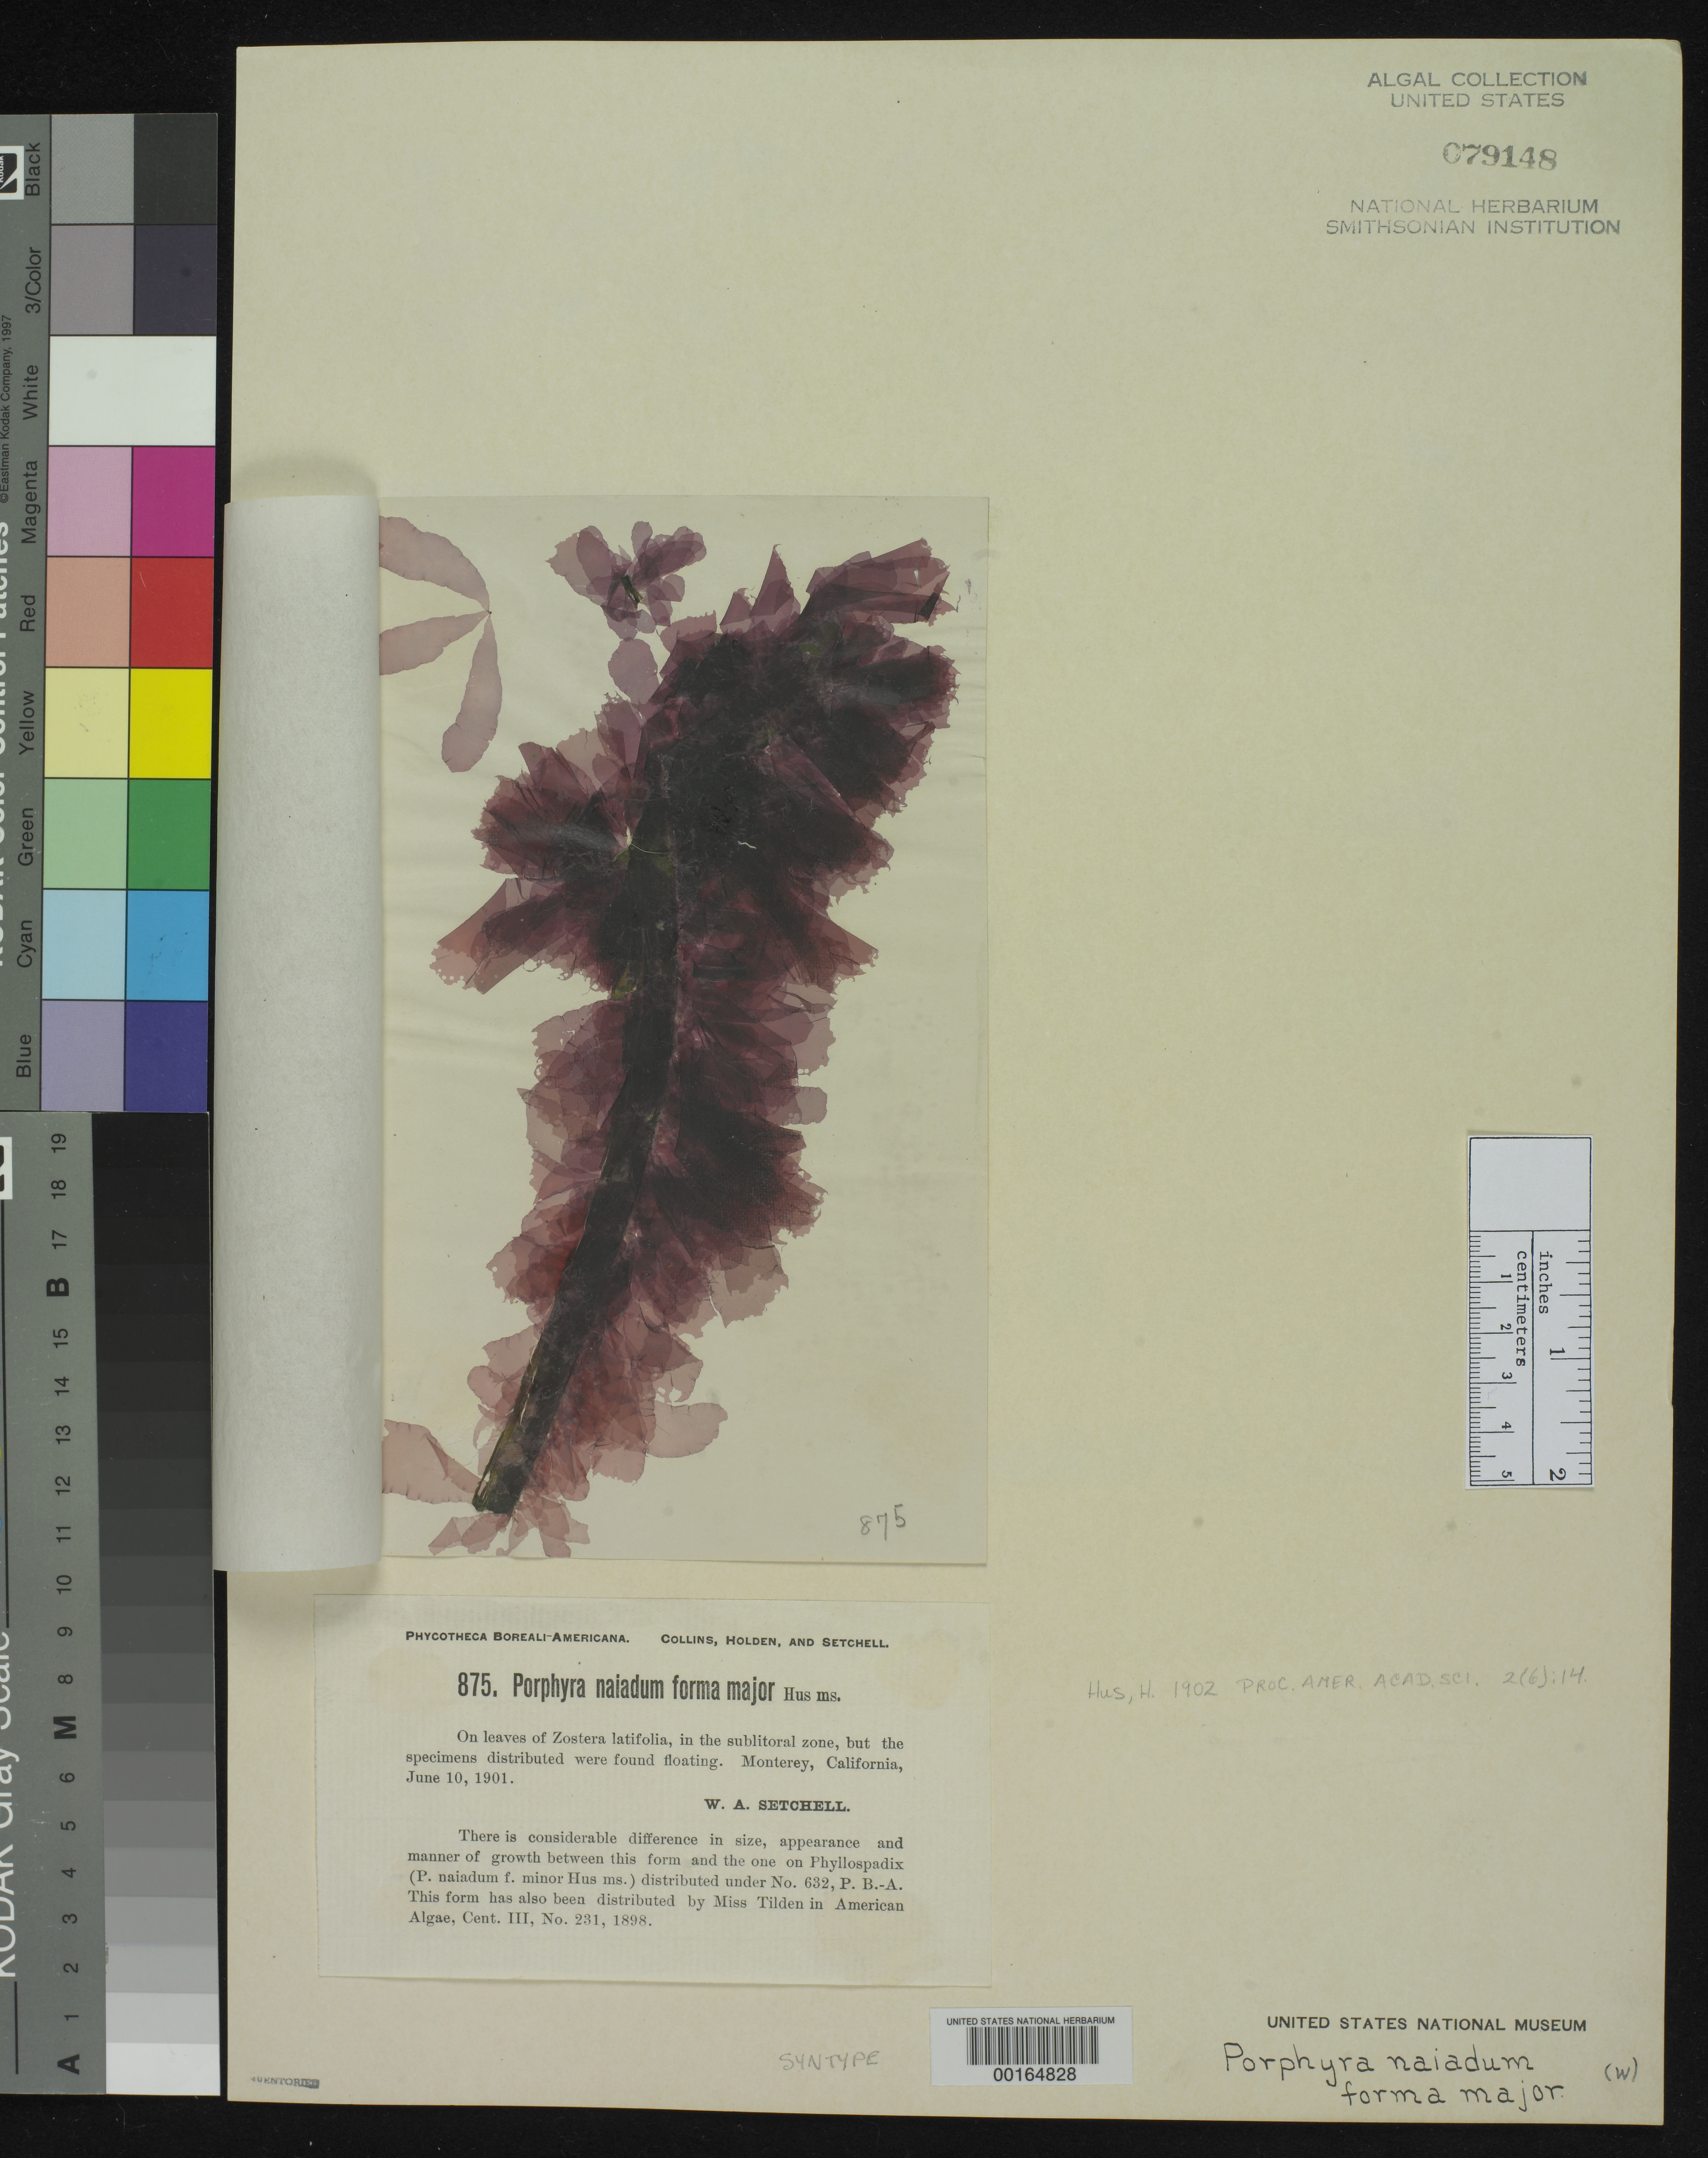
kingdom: Plantae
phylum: Rhodophyta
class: Bangiophyceae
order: Bangiales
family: Bangiaceae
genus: Porphyra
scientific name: Porphyra naiadum f. major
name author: Hus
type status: Syntype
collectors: W. Setchell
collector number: PB-A 875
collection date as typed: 10 Jun 1901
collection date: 1901-06-10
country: United States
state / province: California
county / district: Monterey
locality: Monterey.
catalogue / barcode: US 79148